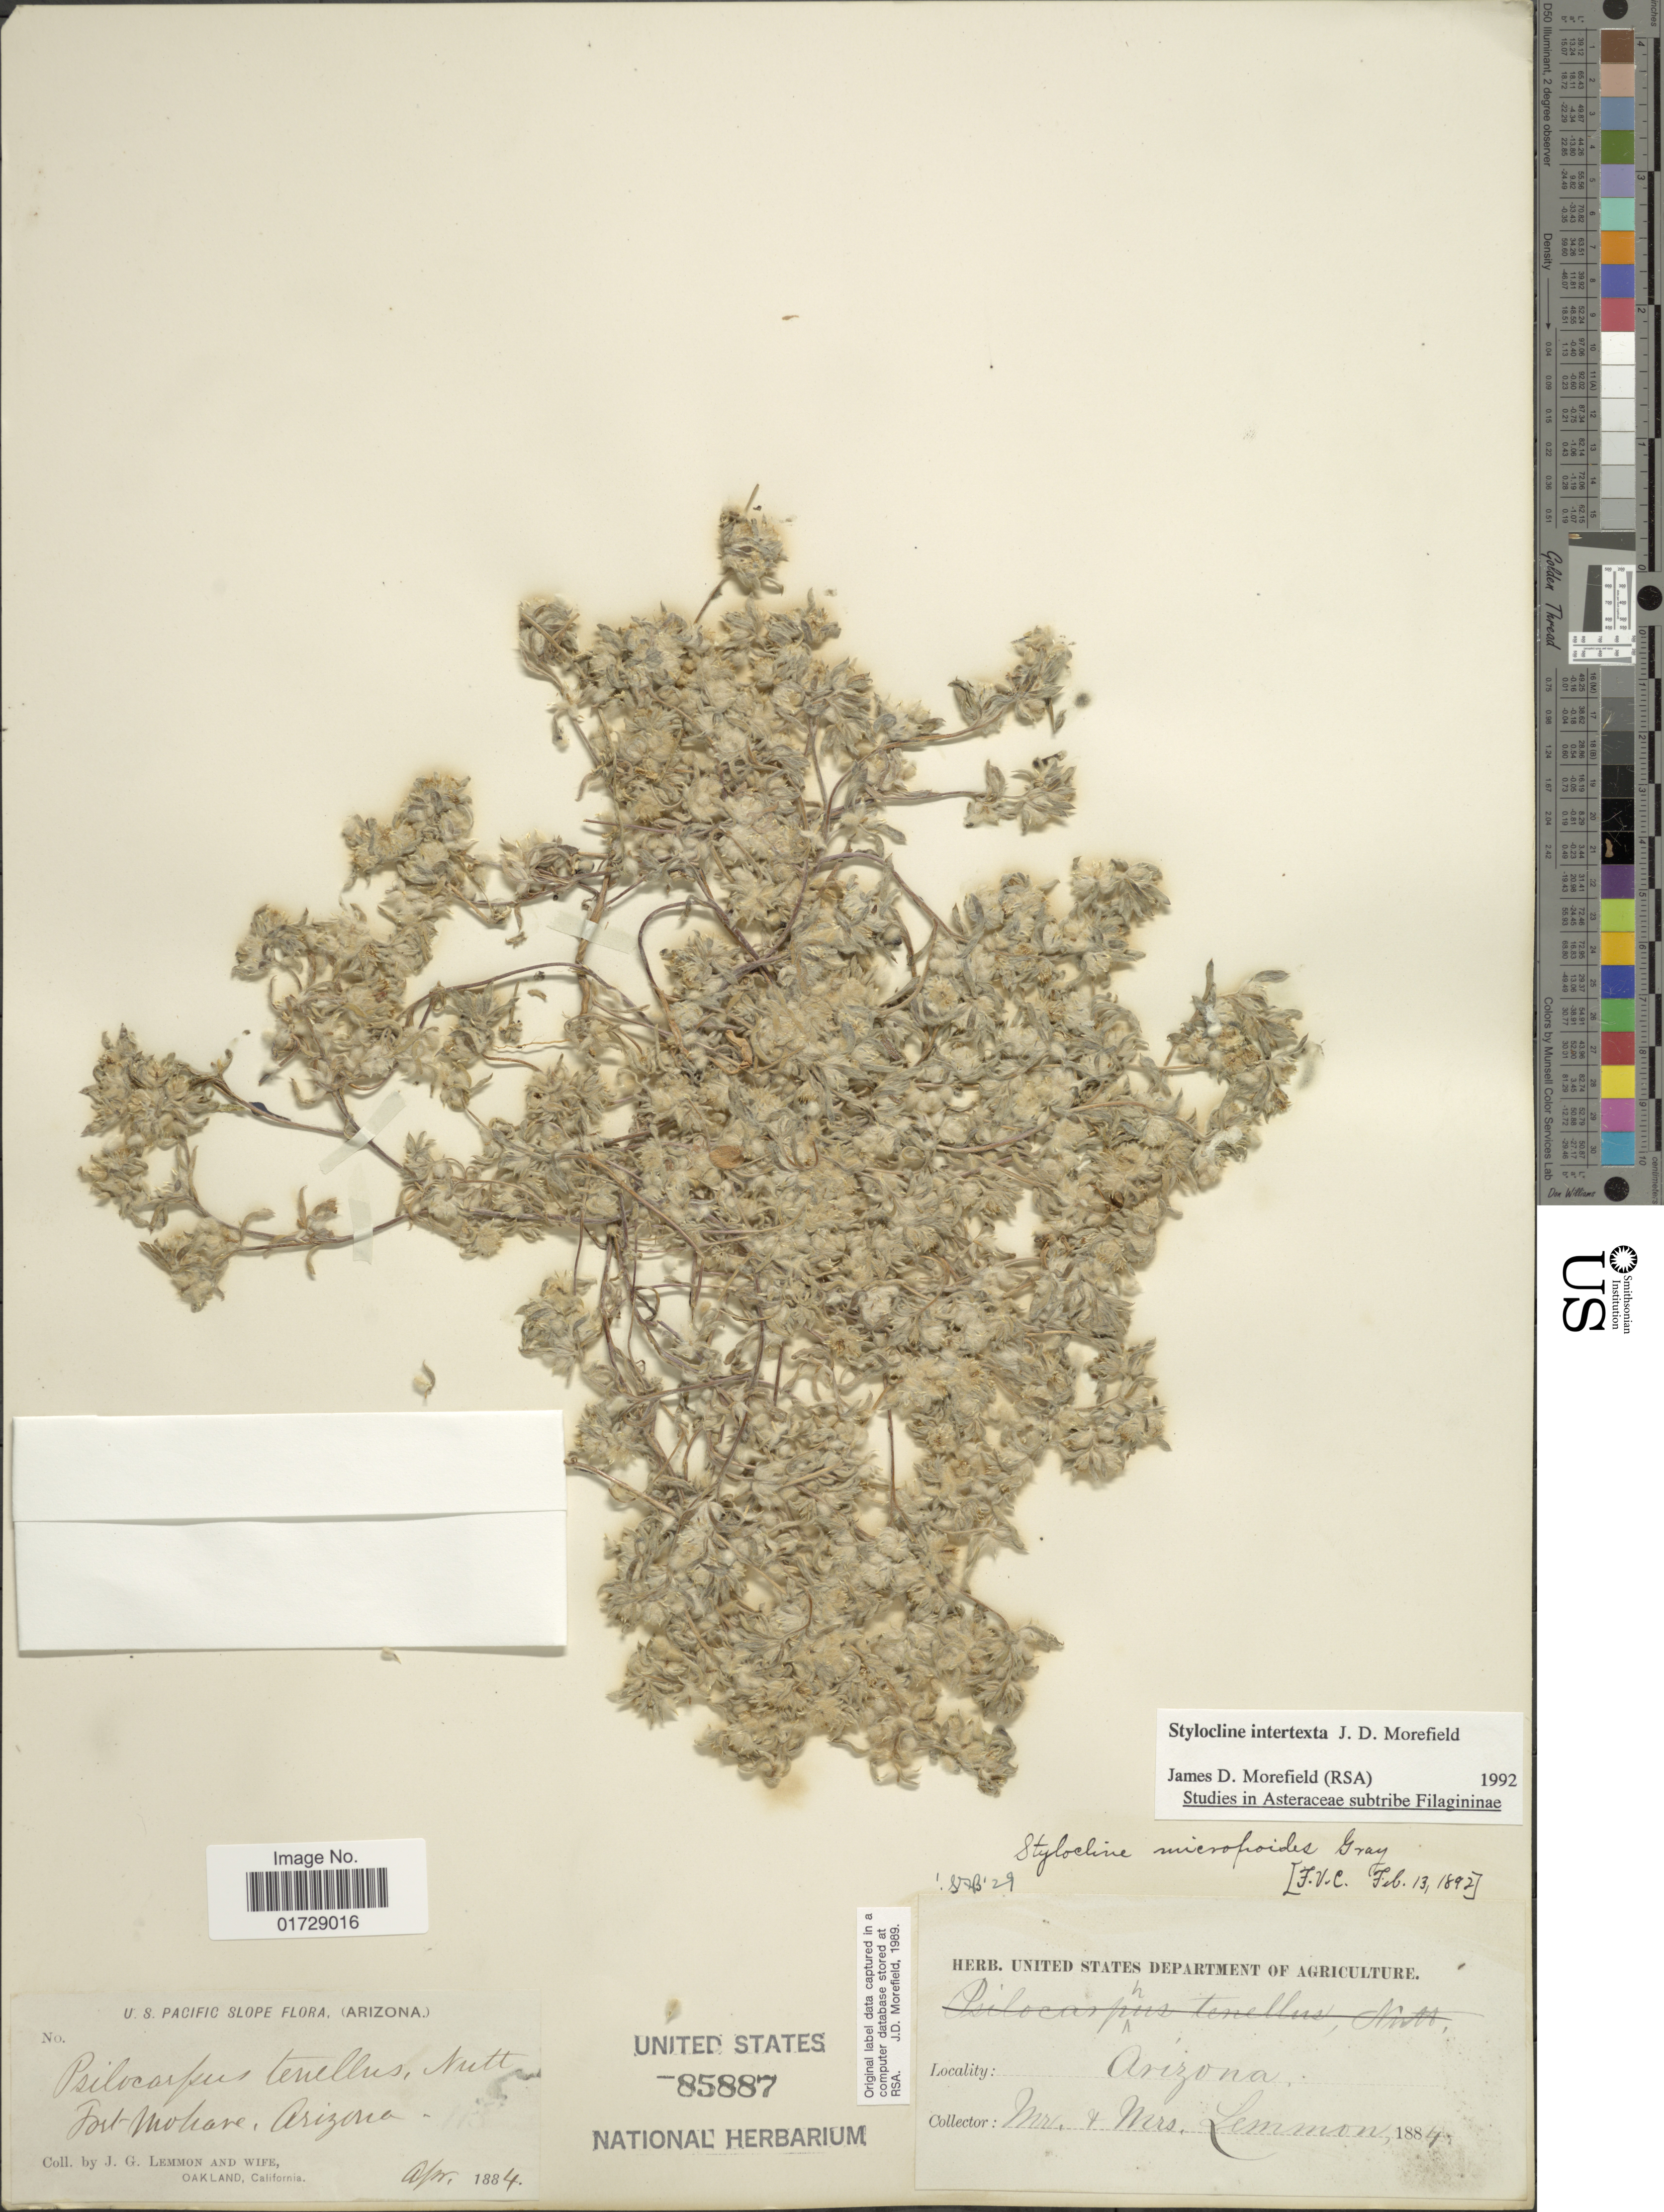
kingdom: Plantae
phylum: Tracheophyta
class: Magnoliopsida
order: Asterales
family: Asteraceae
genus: Stylocline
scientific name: Stylocline intertexta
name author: Morefield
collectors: J. Lemmon & Mrs. J. G. Lemmon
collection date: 1884-04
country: United States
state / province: Arizona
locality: Fort Mohave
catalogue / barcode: US 85887